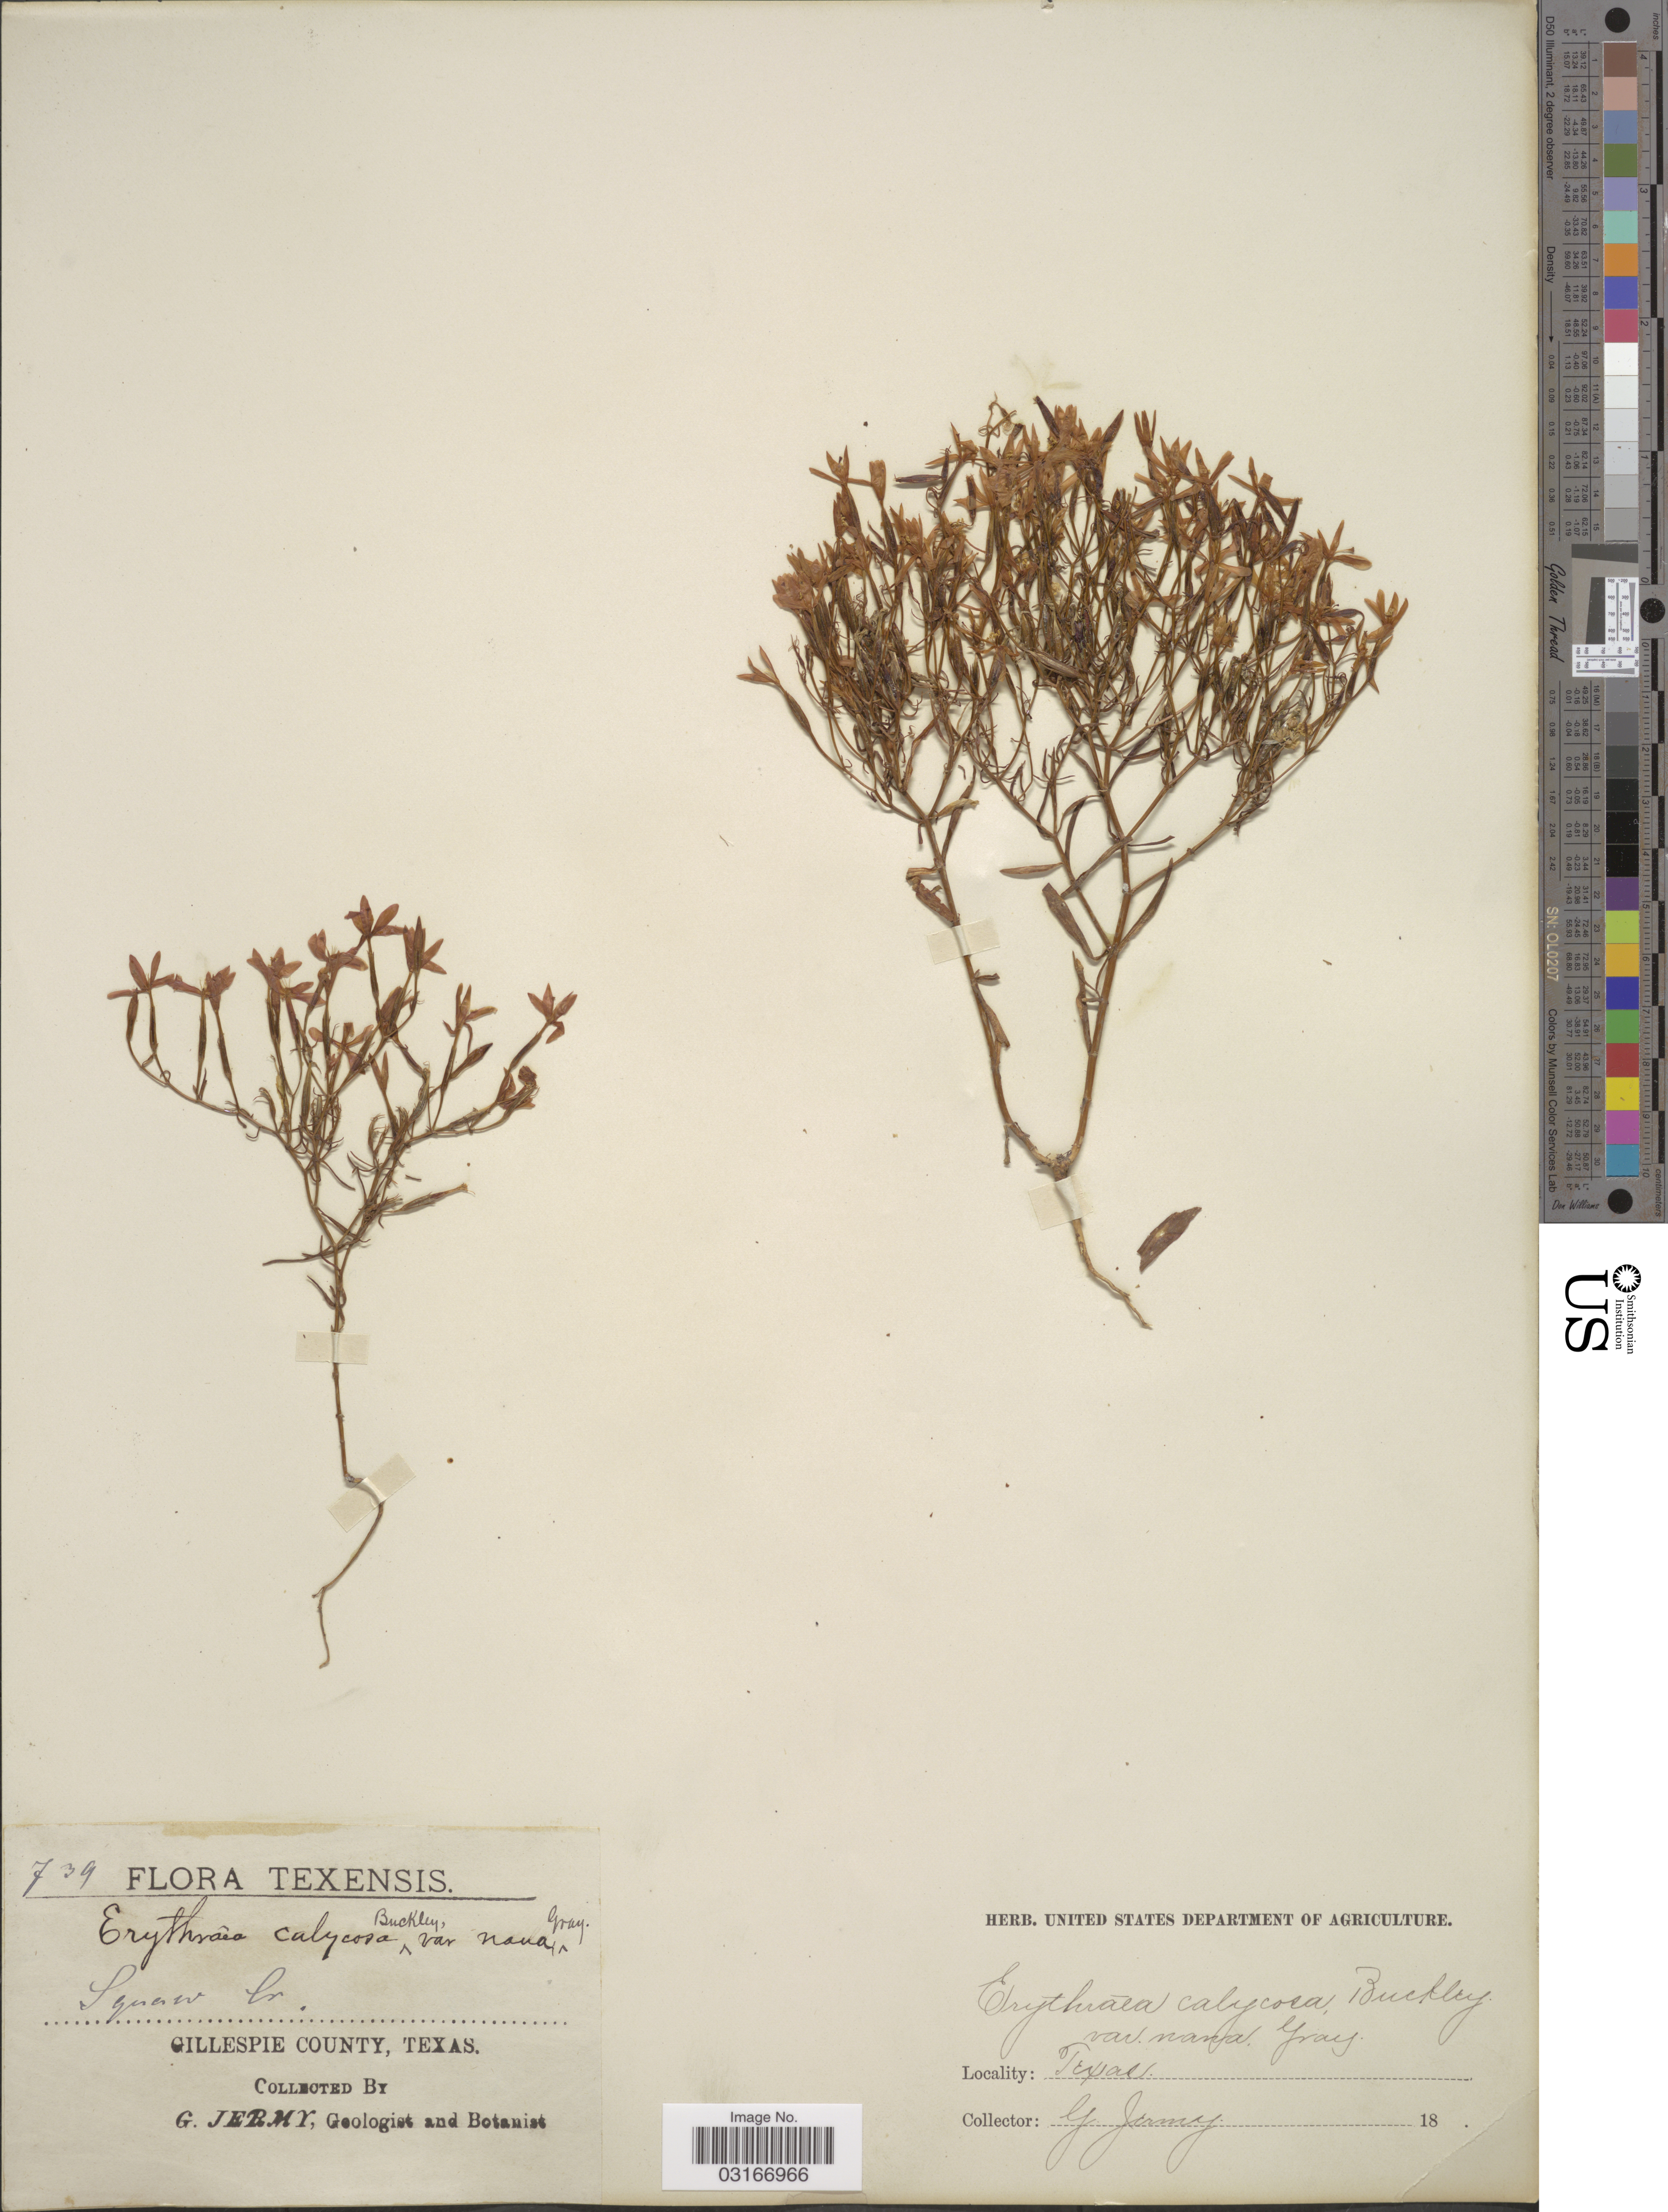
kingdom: Plantae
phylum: Tracheophyta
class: Magnoliopsida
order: Gentianales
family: Gentianaceae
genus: Centaurium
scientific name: Centaurium calycosum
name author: (Buckley) Buckley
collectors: G. Jermy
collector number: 739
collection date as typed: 18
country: United States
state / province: Texas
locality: Squaw Cr., Gillespie County.